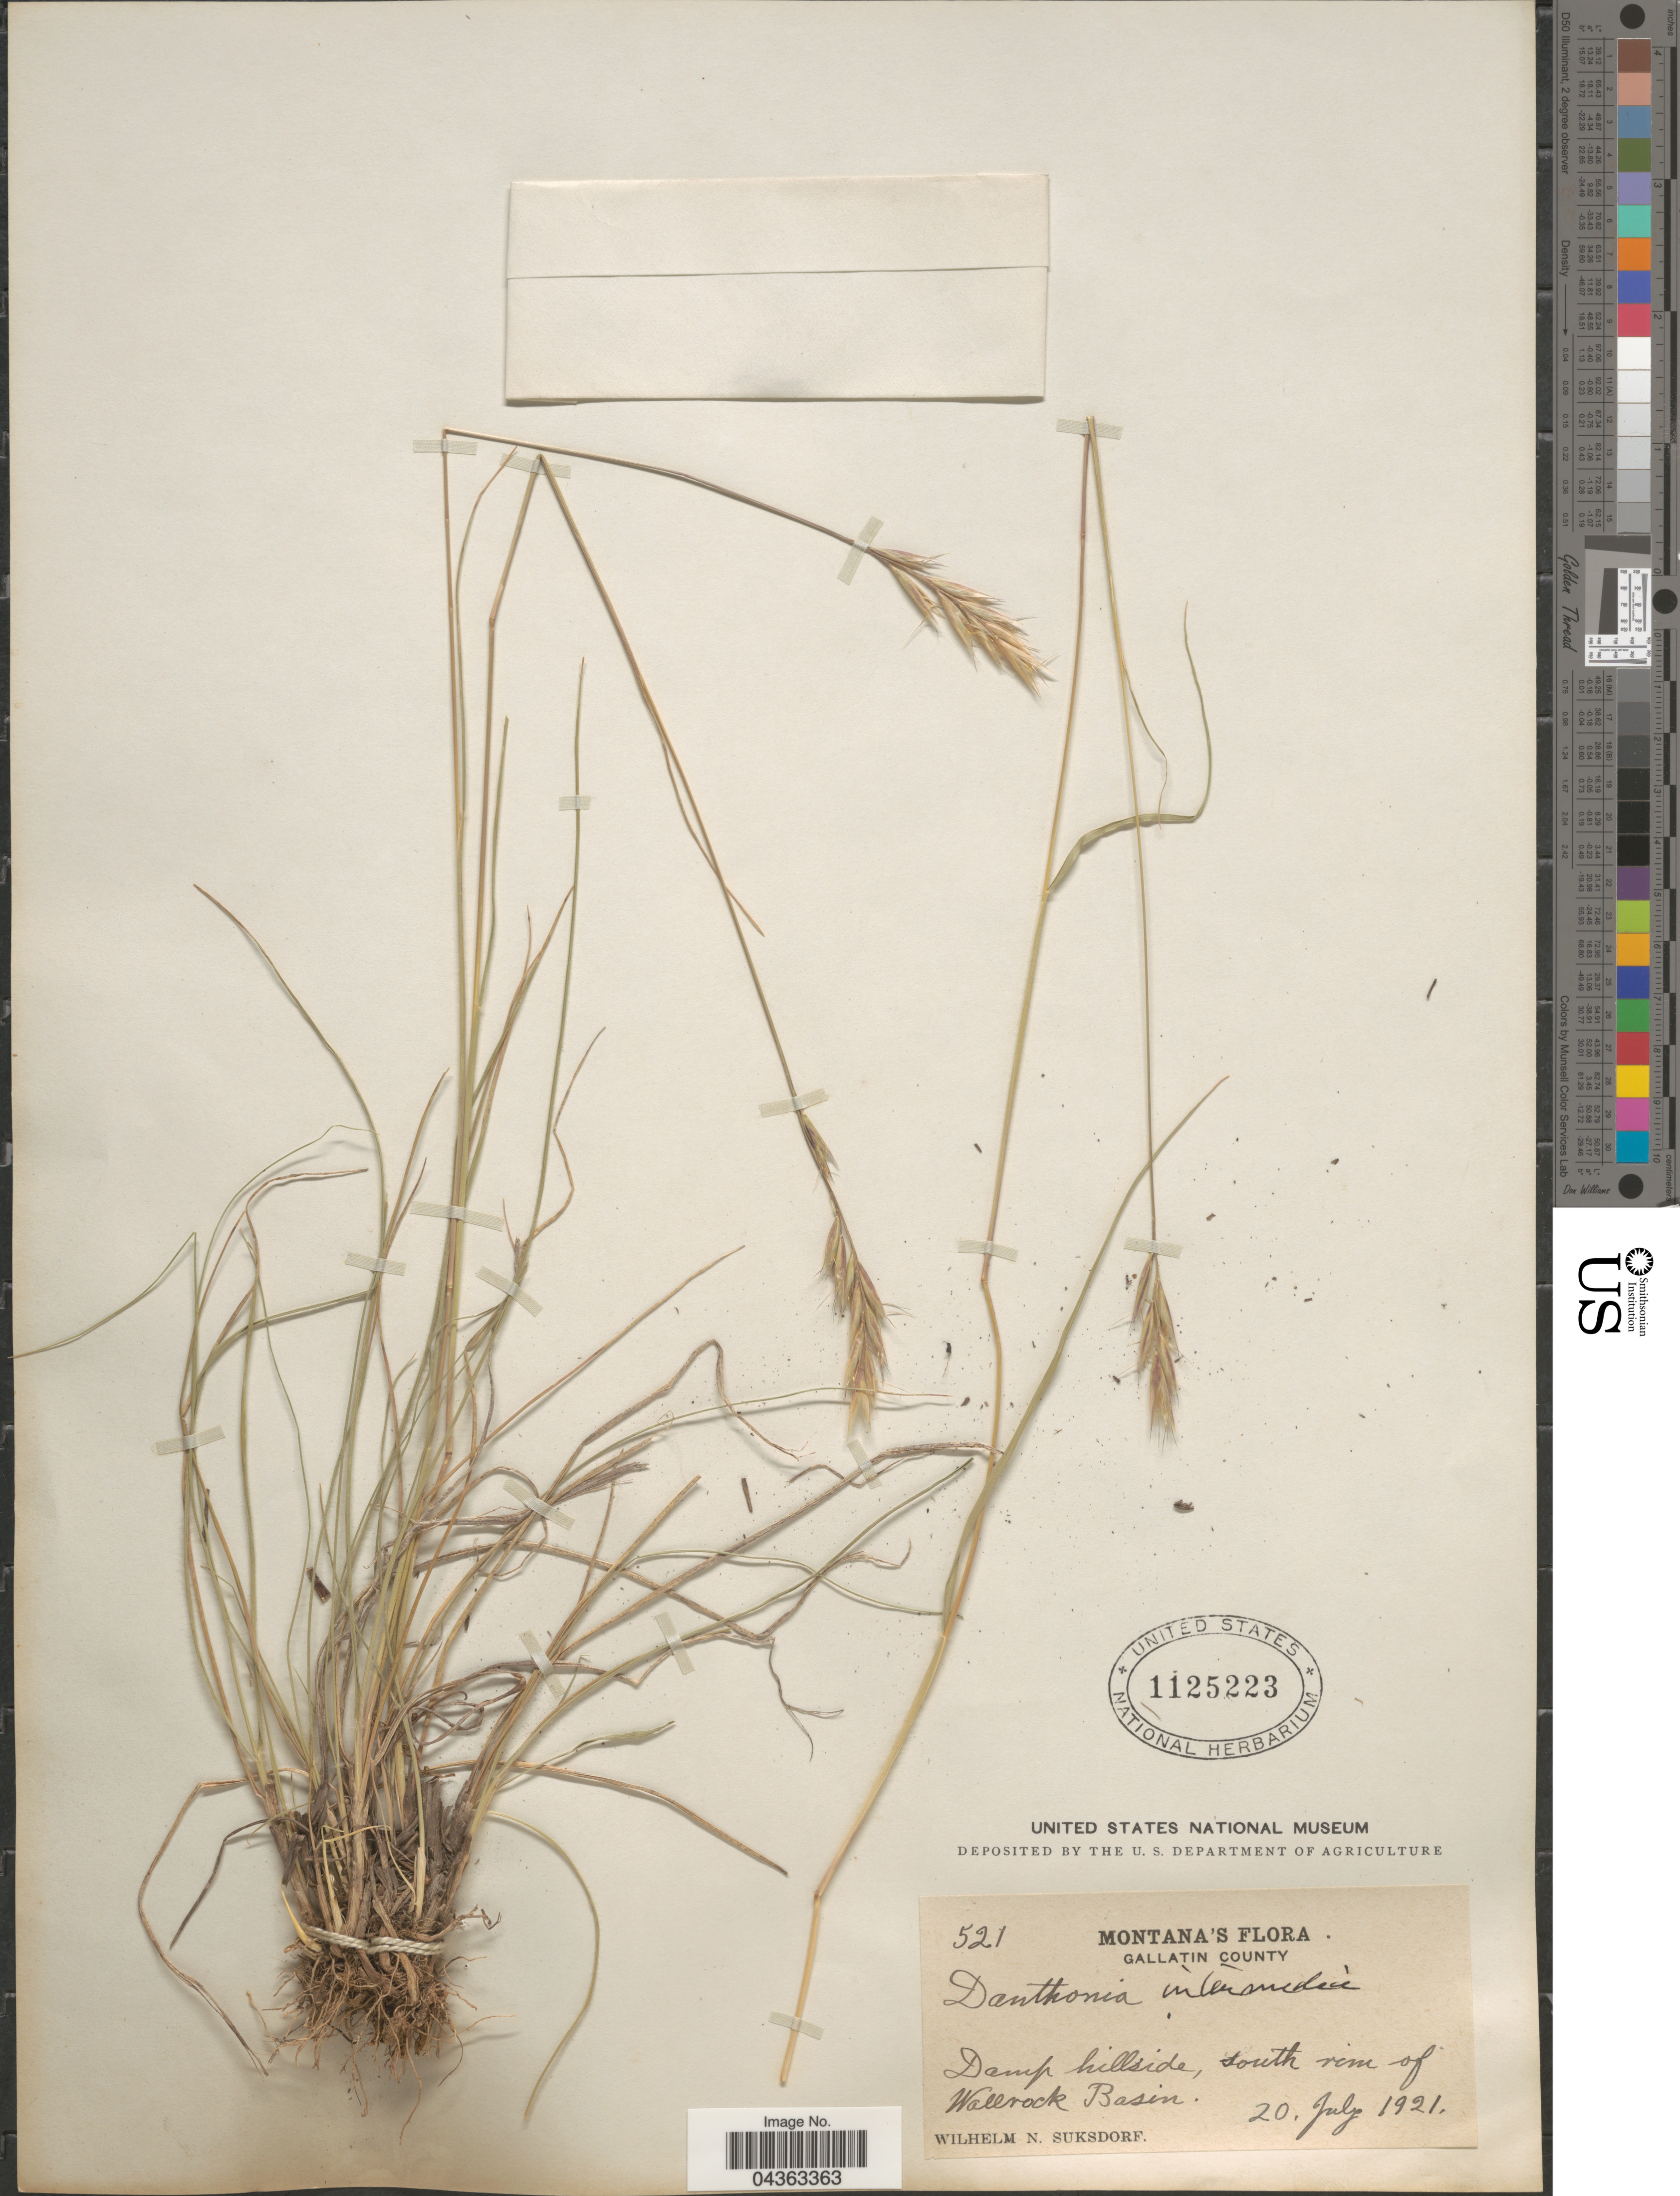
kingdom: Plantae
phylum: Tracheophyta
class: Liliopsida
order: Poales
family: Poaceae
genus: Danthonia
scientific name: Danthonia intermedia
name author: Vasey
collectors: W. N. Suksdorf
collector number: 521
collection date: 1921-07-20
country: United States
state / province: Montana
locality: Gallatin County. Damp hillside, south rim of Wallrock Basin.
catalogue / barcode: US 1125223